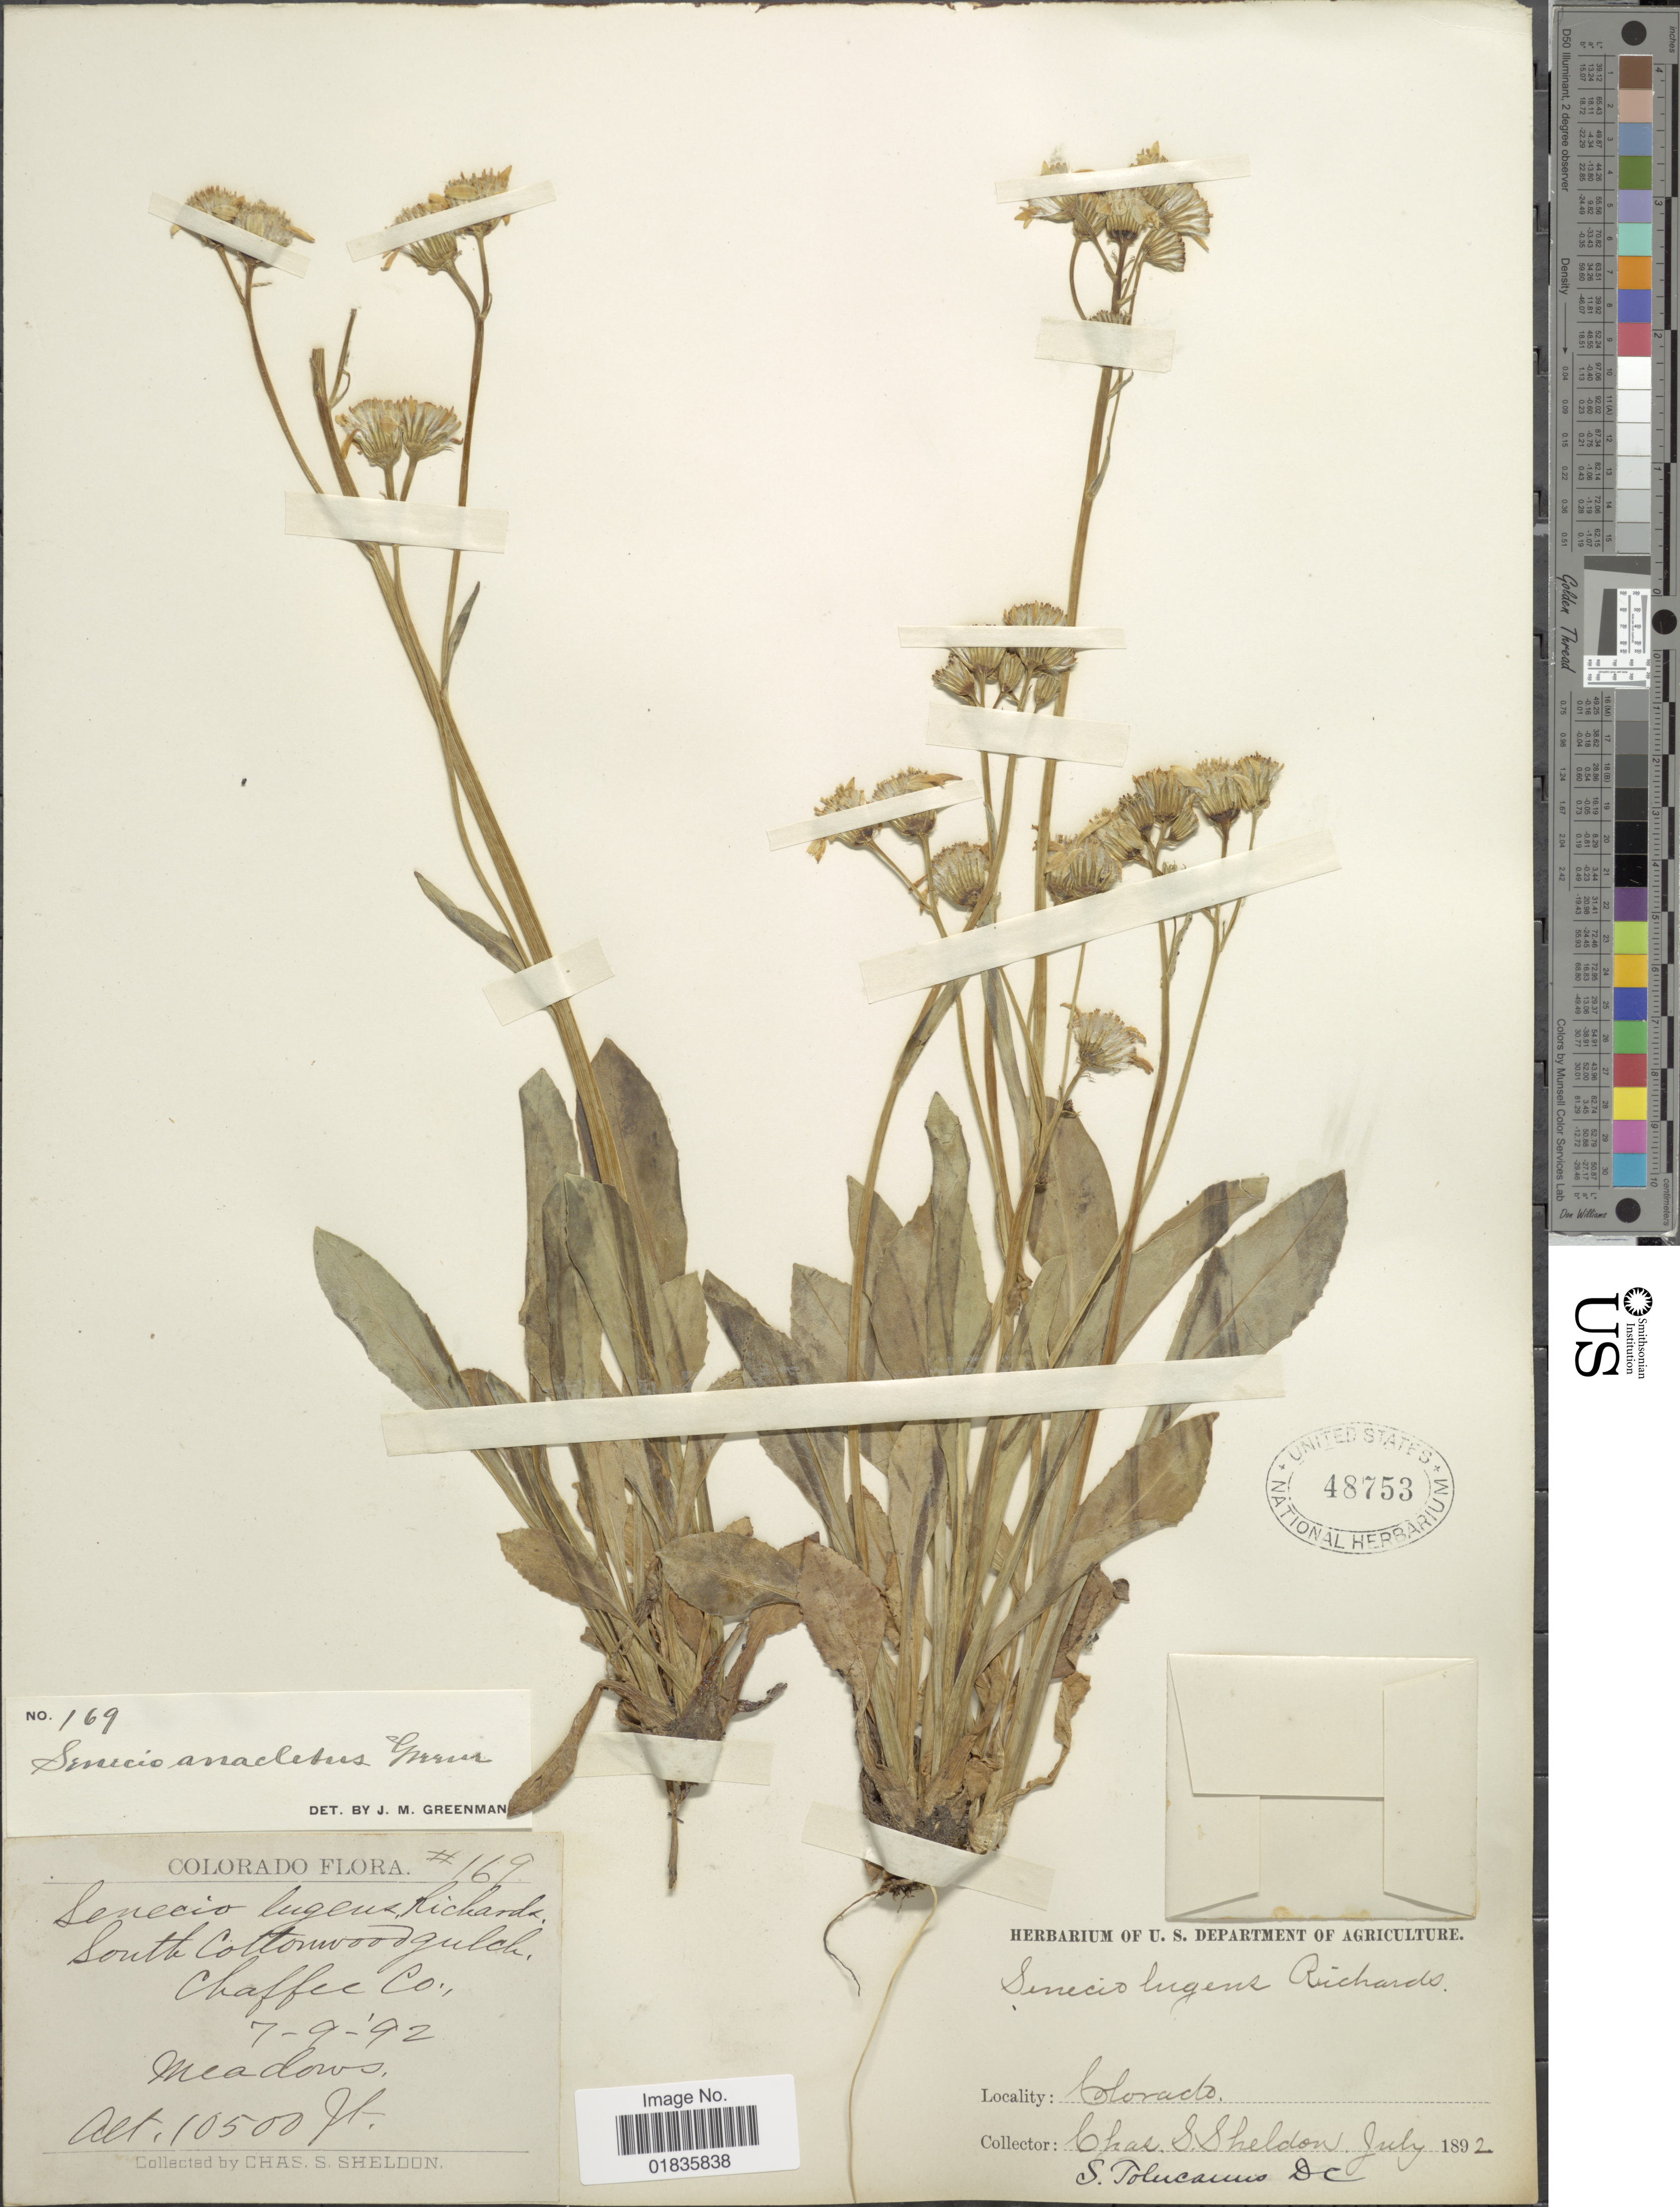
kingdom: Plantae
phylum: Tracheophyta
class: Magnoliopsida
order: Asterales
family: Asteraceae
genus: Senecio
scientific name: Senecio wootonii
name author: Greene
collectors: C. S. Sheldon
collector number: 169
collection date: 1892-07-09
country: United States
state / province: Colorado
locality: South Cottonwood gulch, Chaffee Co., meadows.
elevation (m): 3200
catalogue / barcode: US 48753